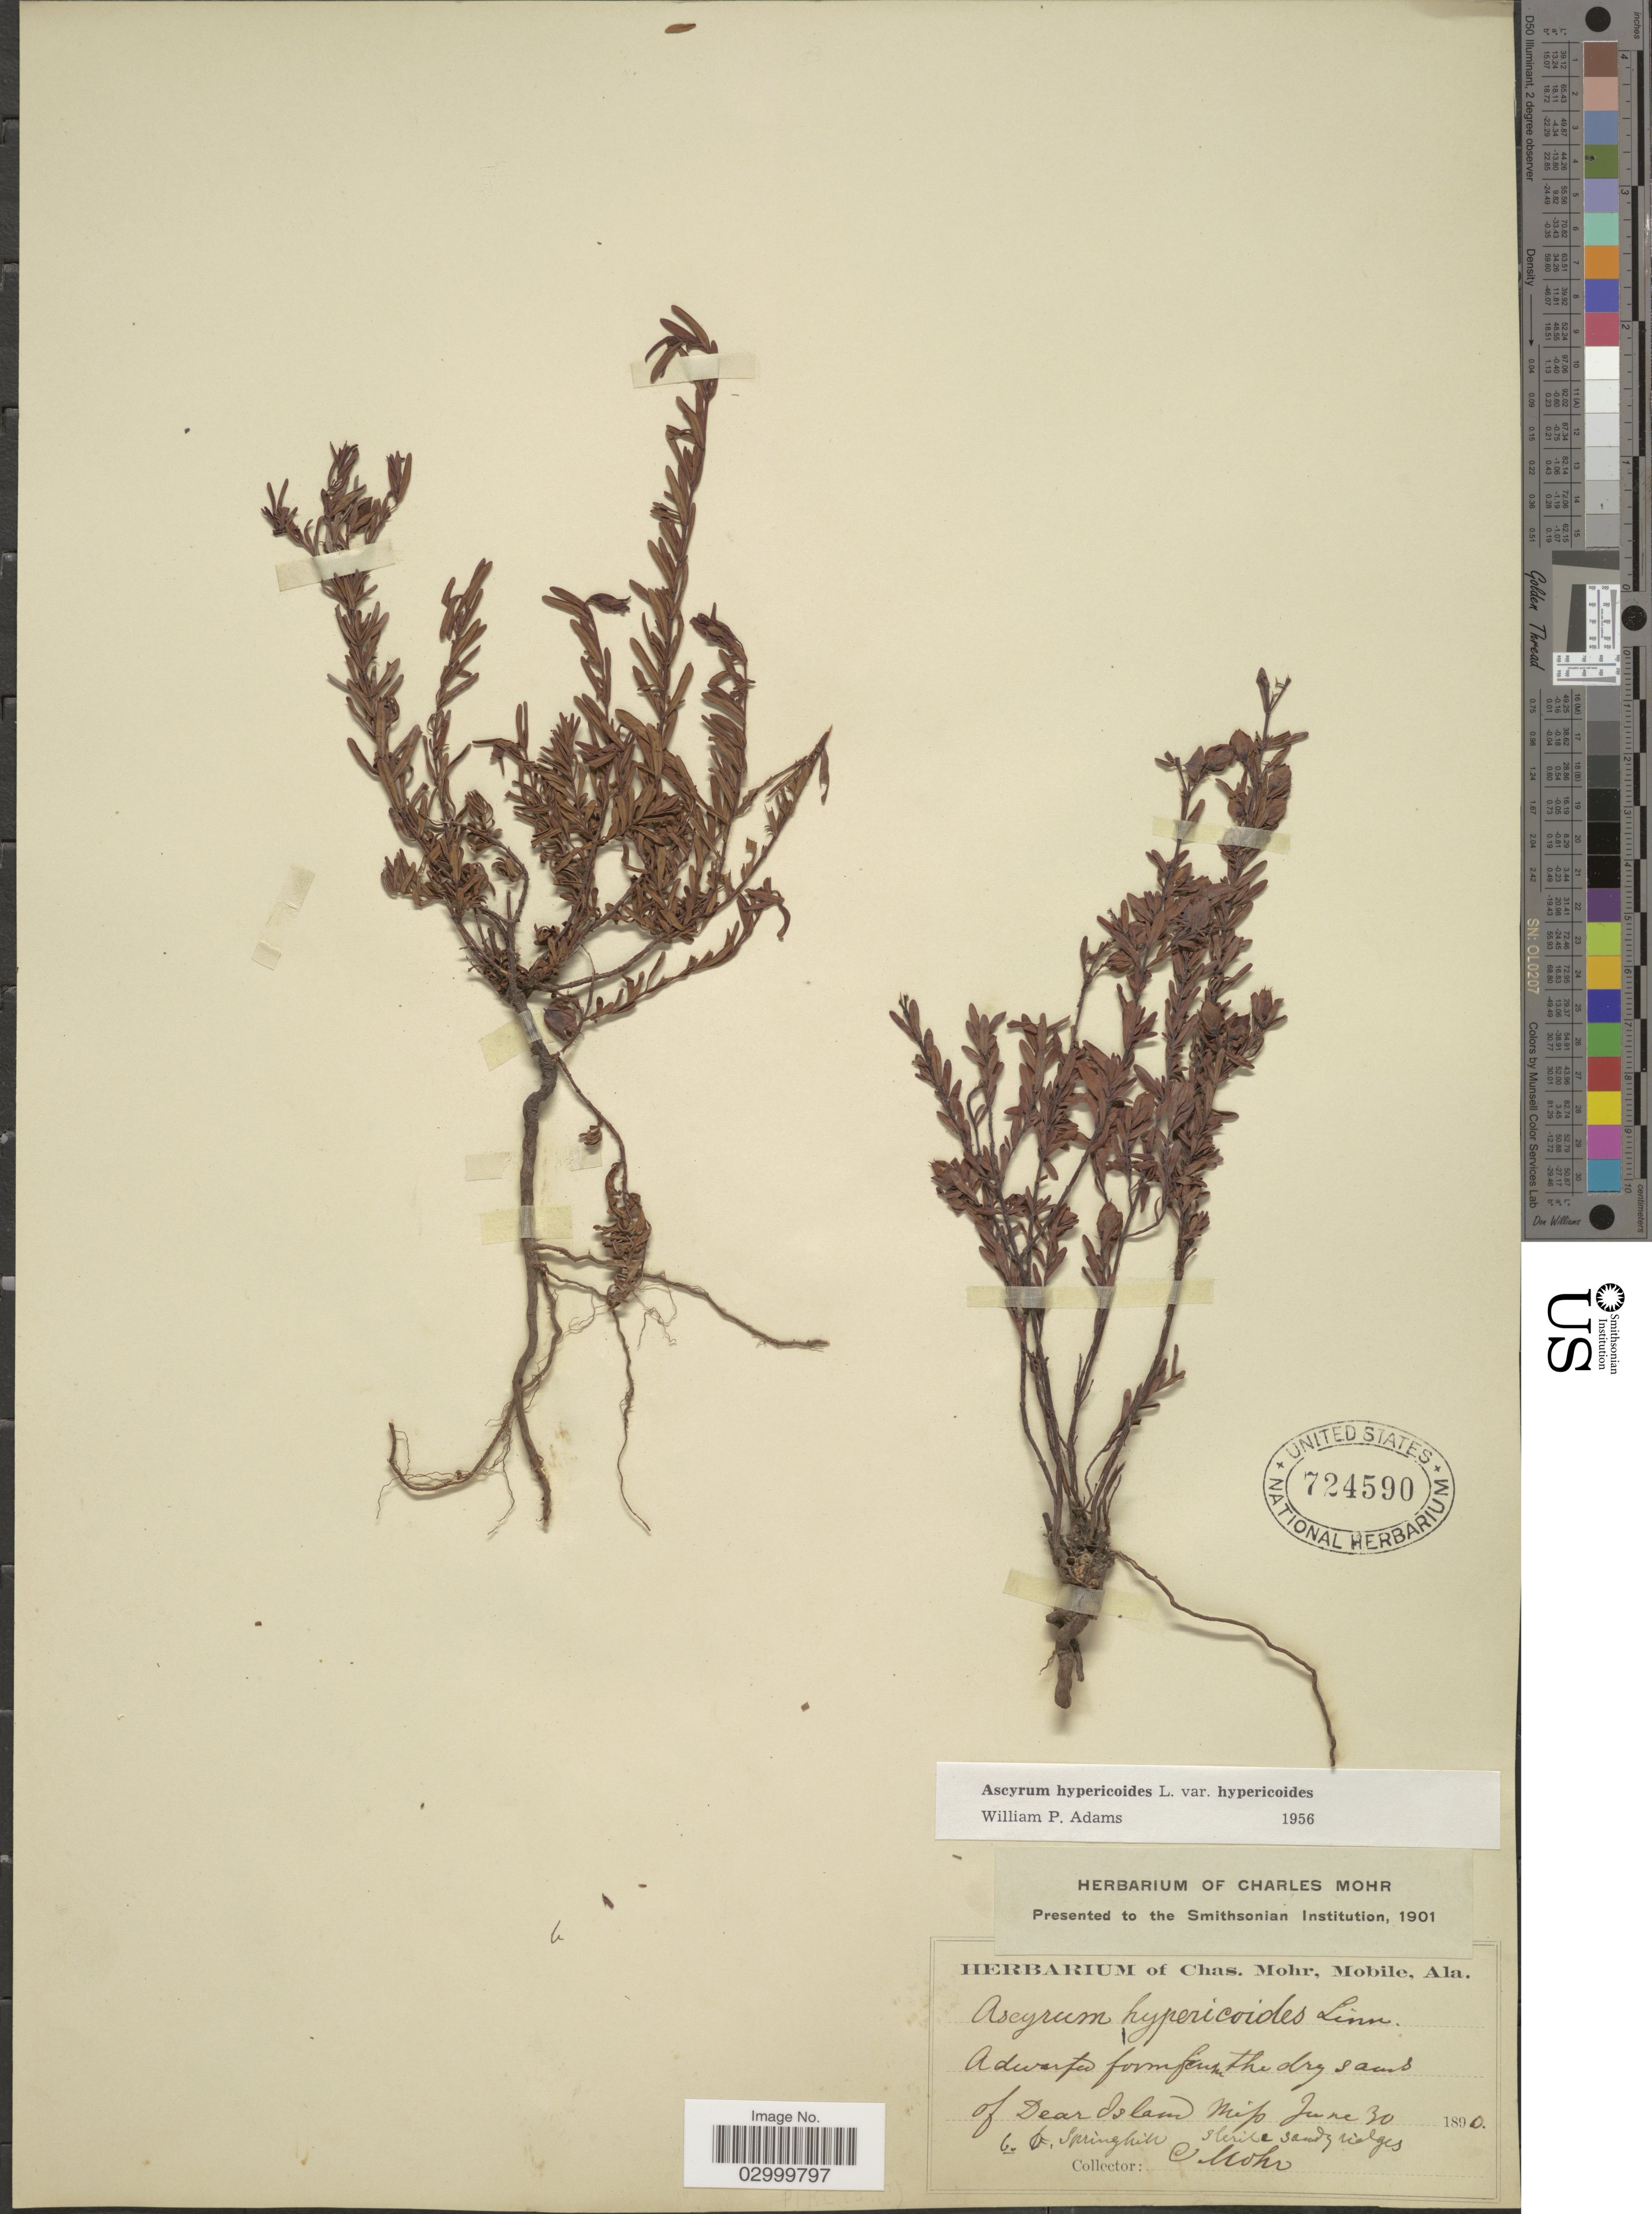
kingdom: Plantae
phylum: Tracheophyta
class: Magnoliopsida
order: Malpighiales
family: Hypericaceae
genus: Hypericum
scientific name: Hypericum hypericoides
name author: (L.) Crantz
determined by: Strong, Mark T., (BOT), Smithsonian Institution - National Museum of Natural History (UNITED STATES)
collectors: C. T. Mohr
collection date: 1890-06-30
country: United States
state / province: Alabama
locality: Dear Island.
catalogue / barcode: US 724590